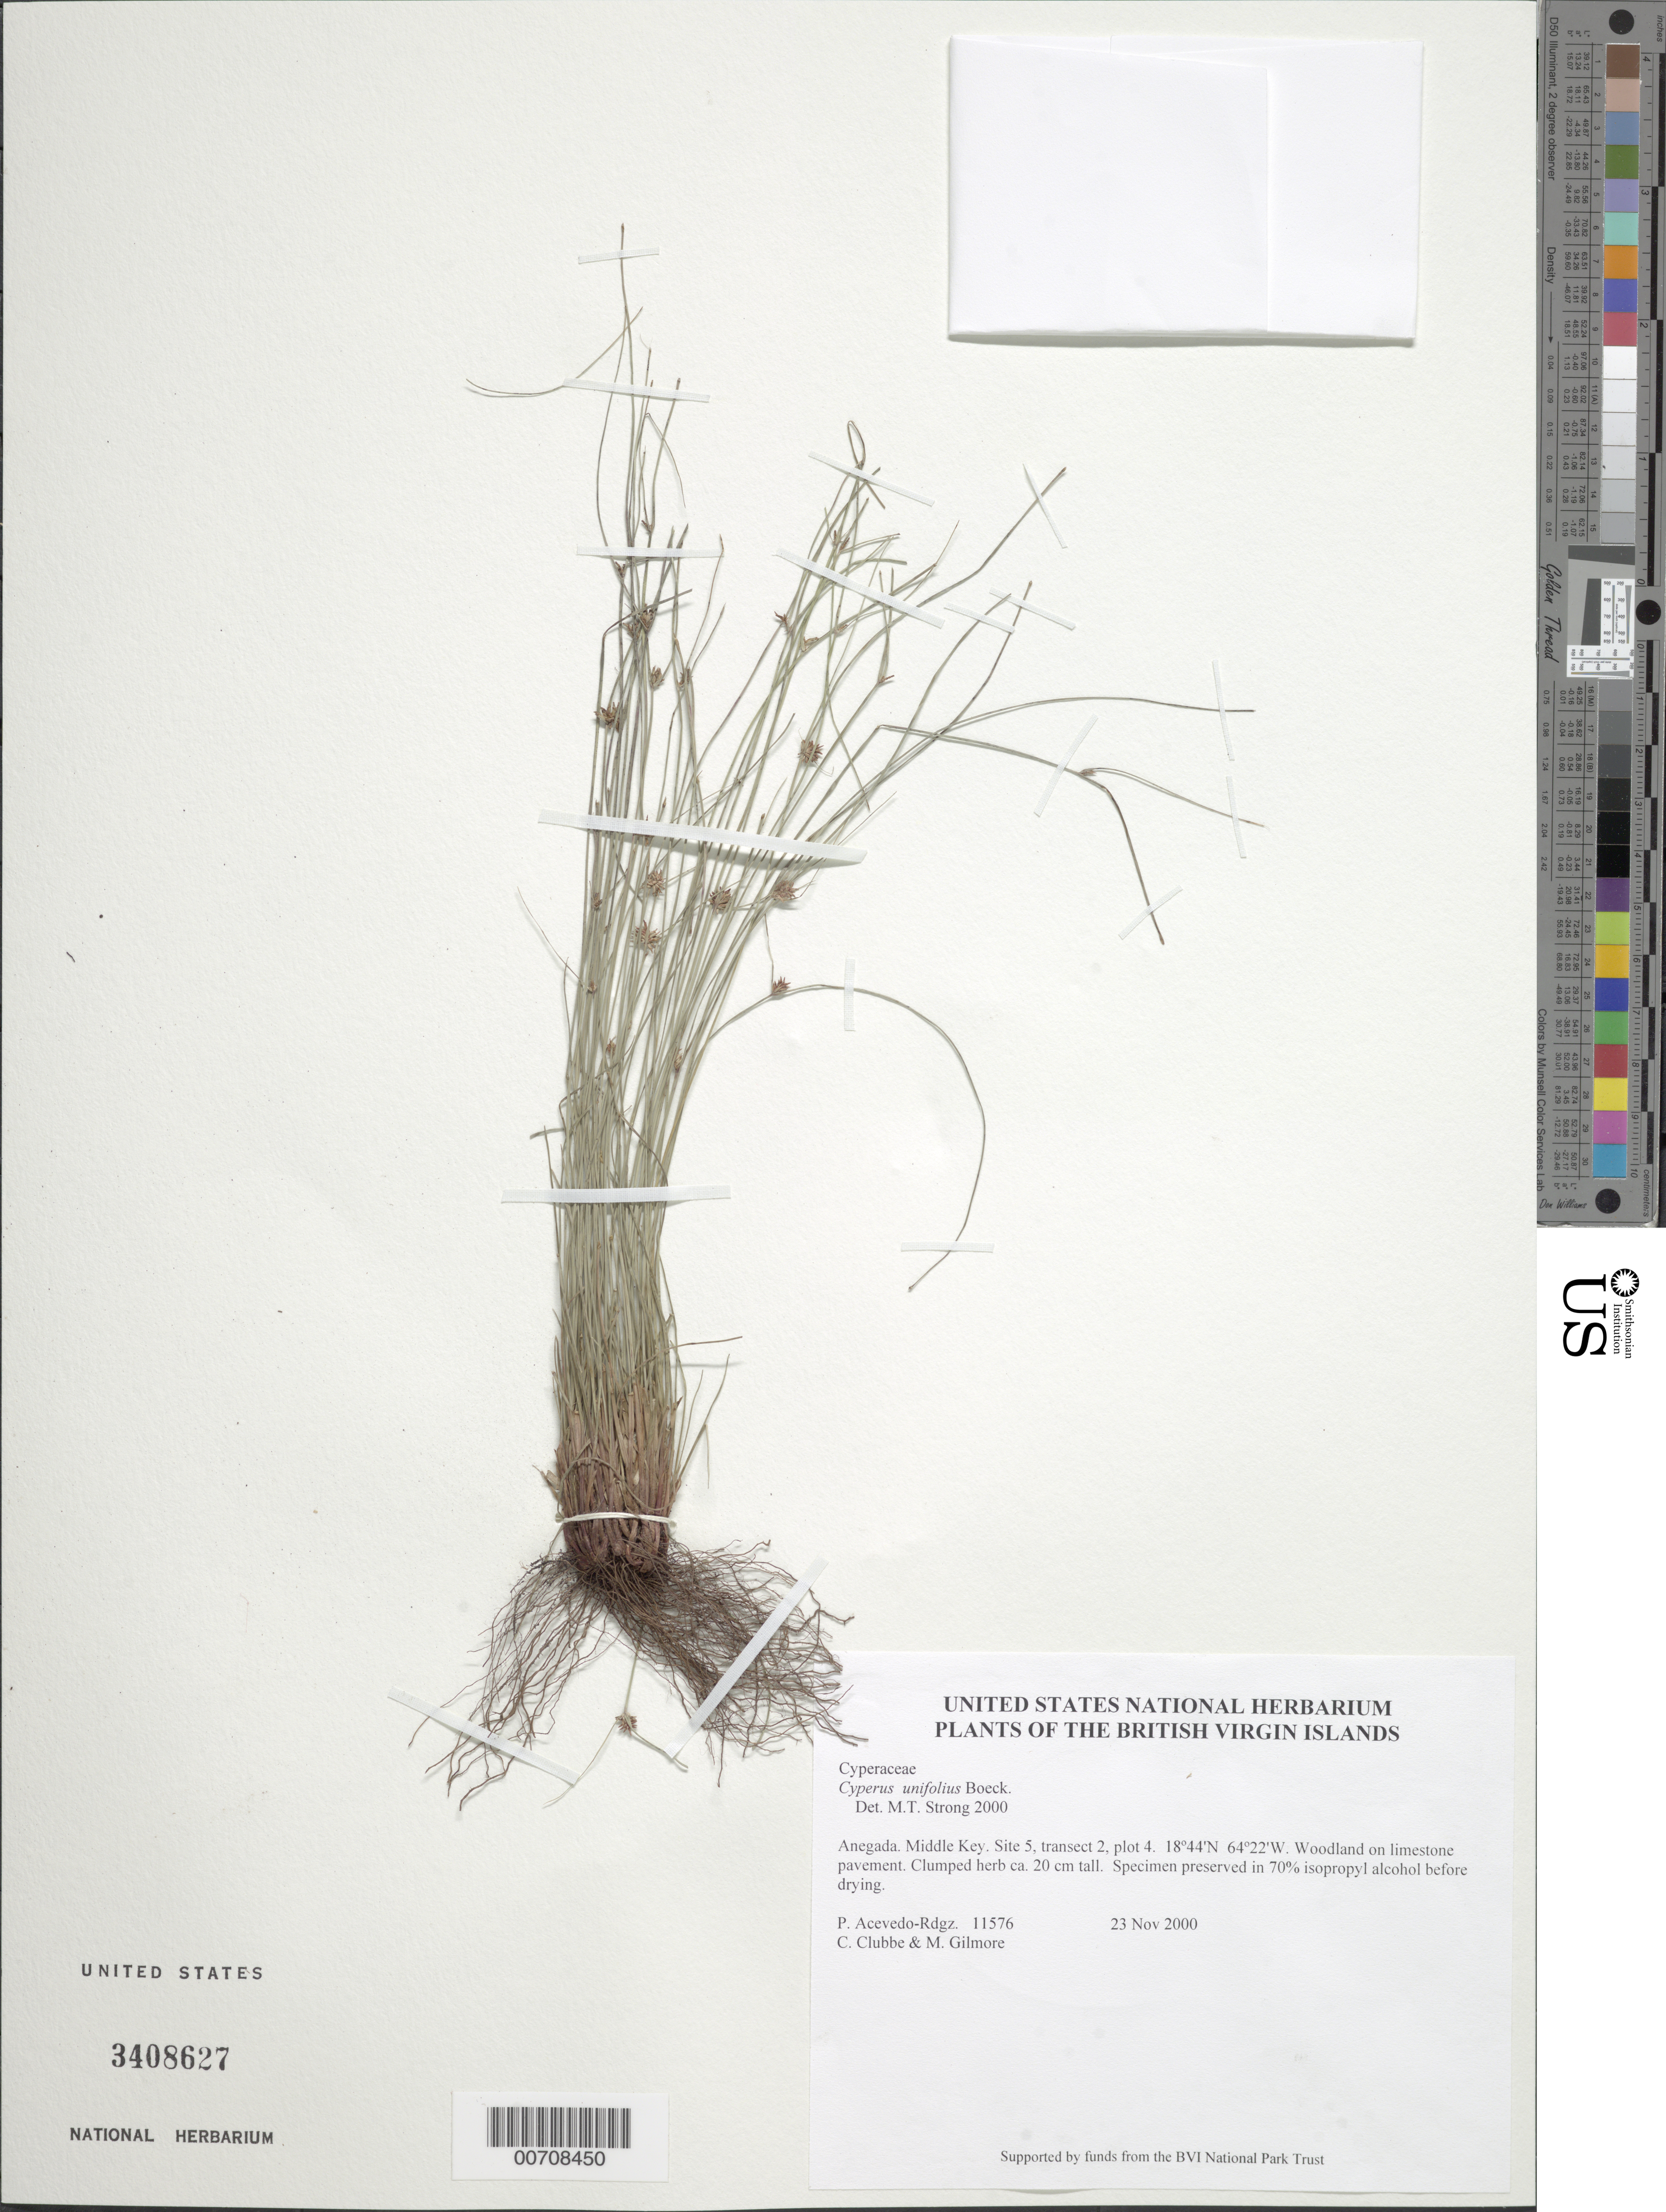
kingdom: Plantae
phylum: Tracheophyta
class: Liliopsida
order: Poales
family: Cyperaceae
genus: Cyperus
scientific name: Cyperus unifolius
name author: Boeckeler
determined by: Strong, M. T., (US), Smithsonian Institution - National Museum of Natural History (UNITED STATES)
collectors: P. Acevedo-Rodr., C. Clubbe & M. Gilmore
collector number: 11576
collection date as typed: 23 Nov 2000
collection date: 2000-11-23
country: British Virgin Islands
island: Anegada I.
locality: Middle Key. Site 5, transect 2, plot 4.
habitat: Woodland on limestone pavement.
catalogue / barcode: US 3408627